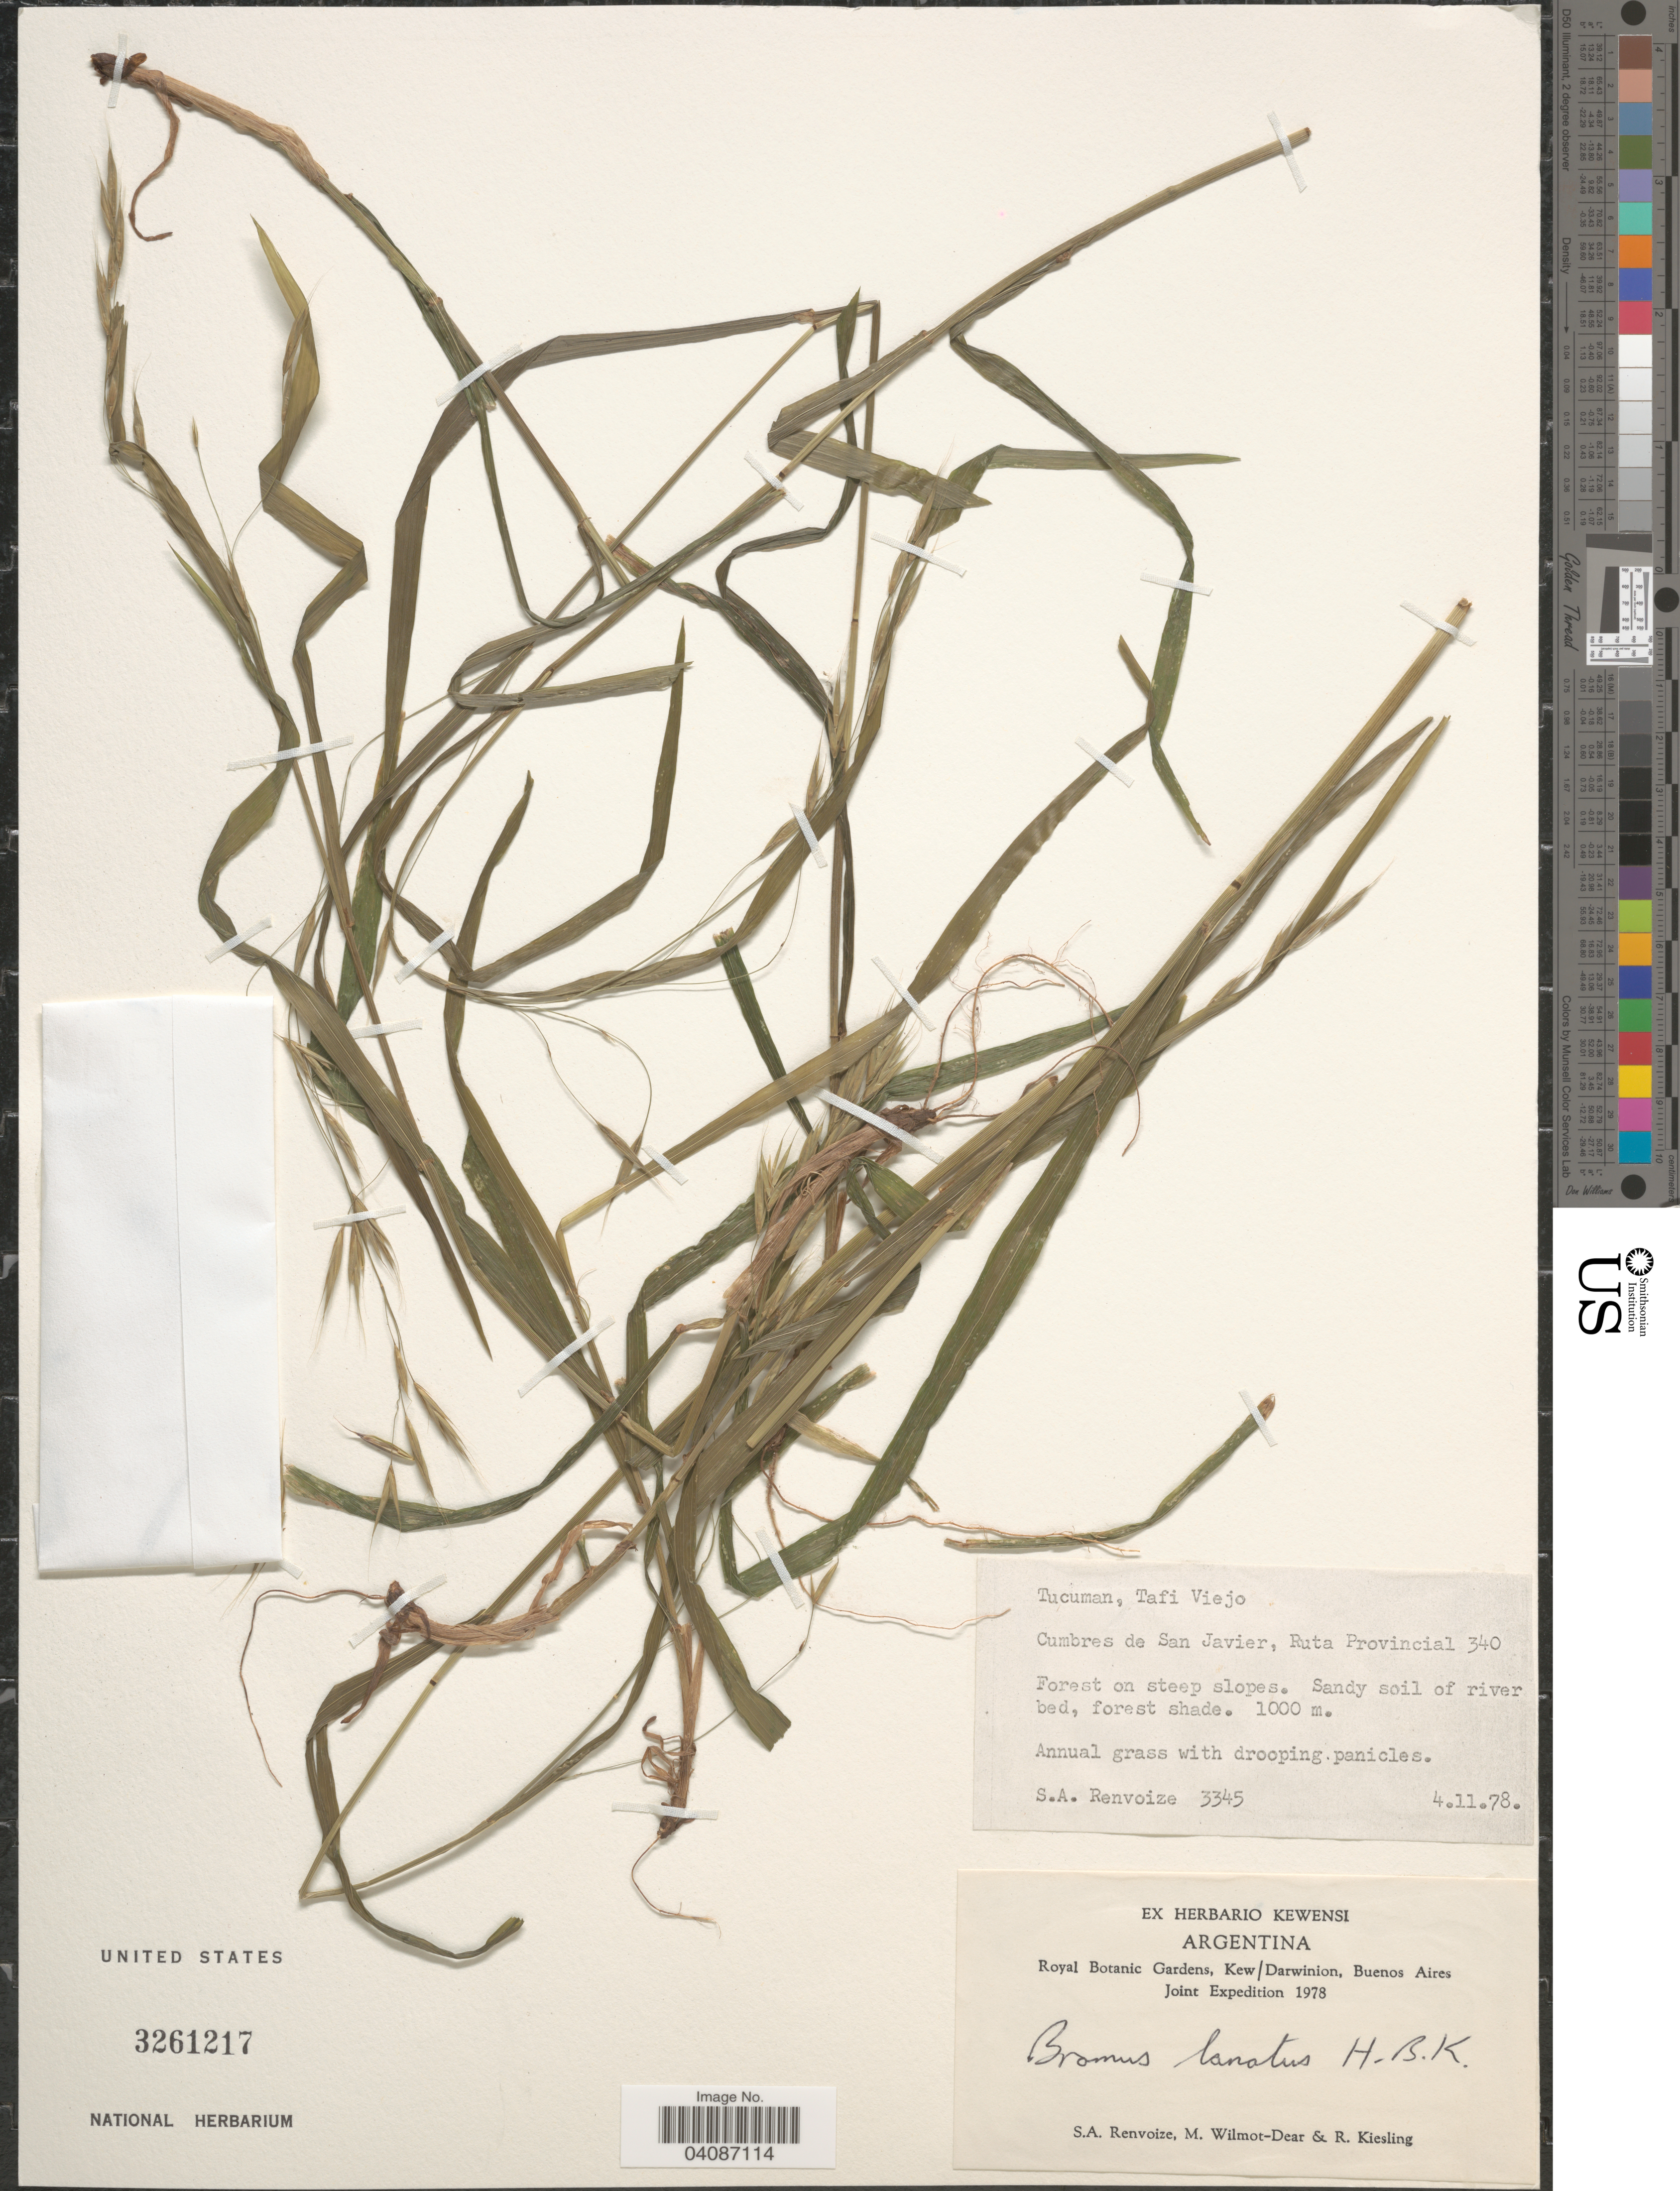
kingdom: Plantae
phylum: Tracheophyta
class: Liliopsida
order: Poales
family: Poaceae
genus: Bromus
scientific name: Bromus lanatus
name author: Kunth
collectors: S. A. Renvoize, M. Wilmot-Dear & R. Kiesling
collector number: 3345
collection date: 1978-11-04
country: Argentina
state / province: Tucuman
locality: Tafi Viejo. Cumbres de San Javier, Ruta Provincial 340.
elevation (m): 1000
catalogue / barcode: US 3261217